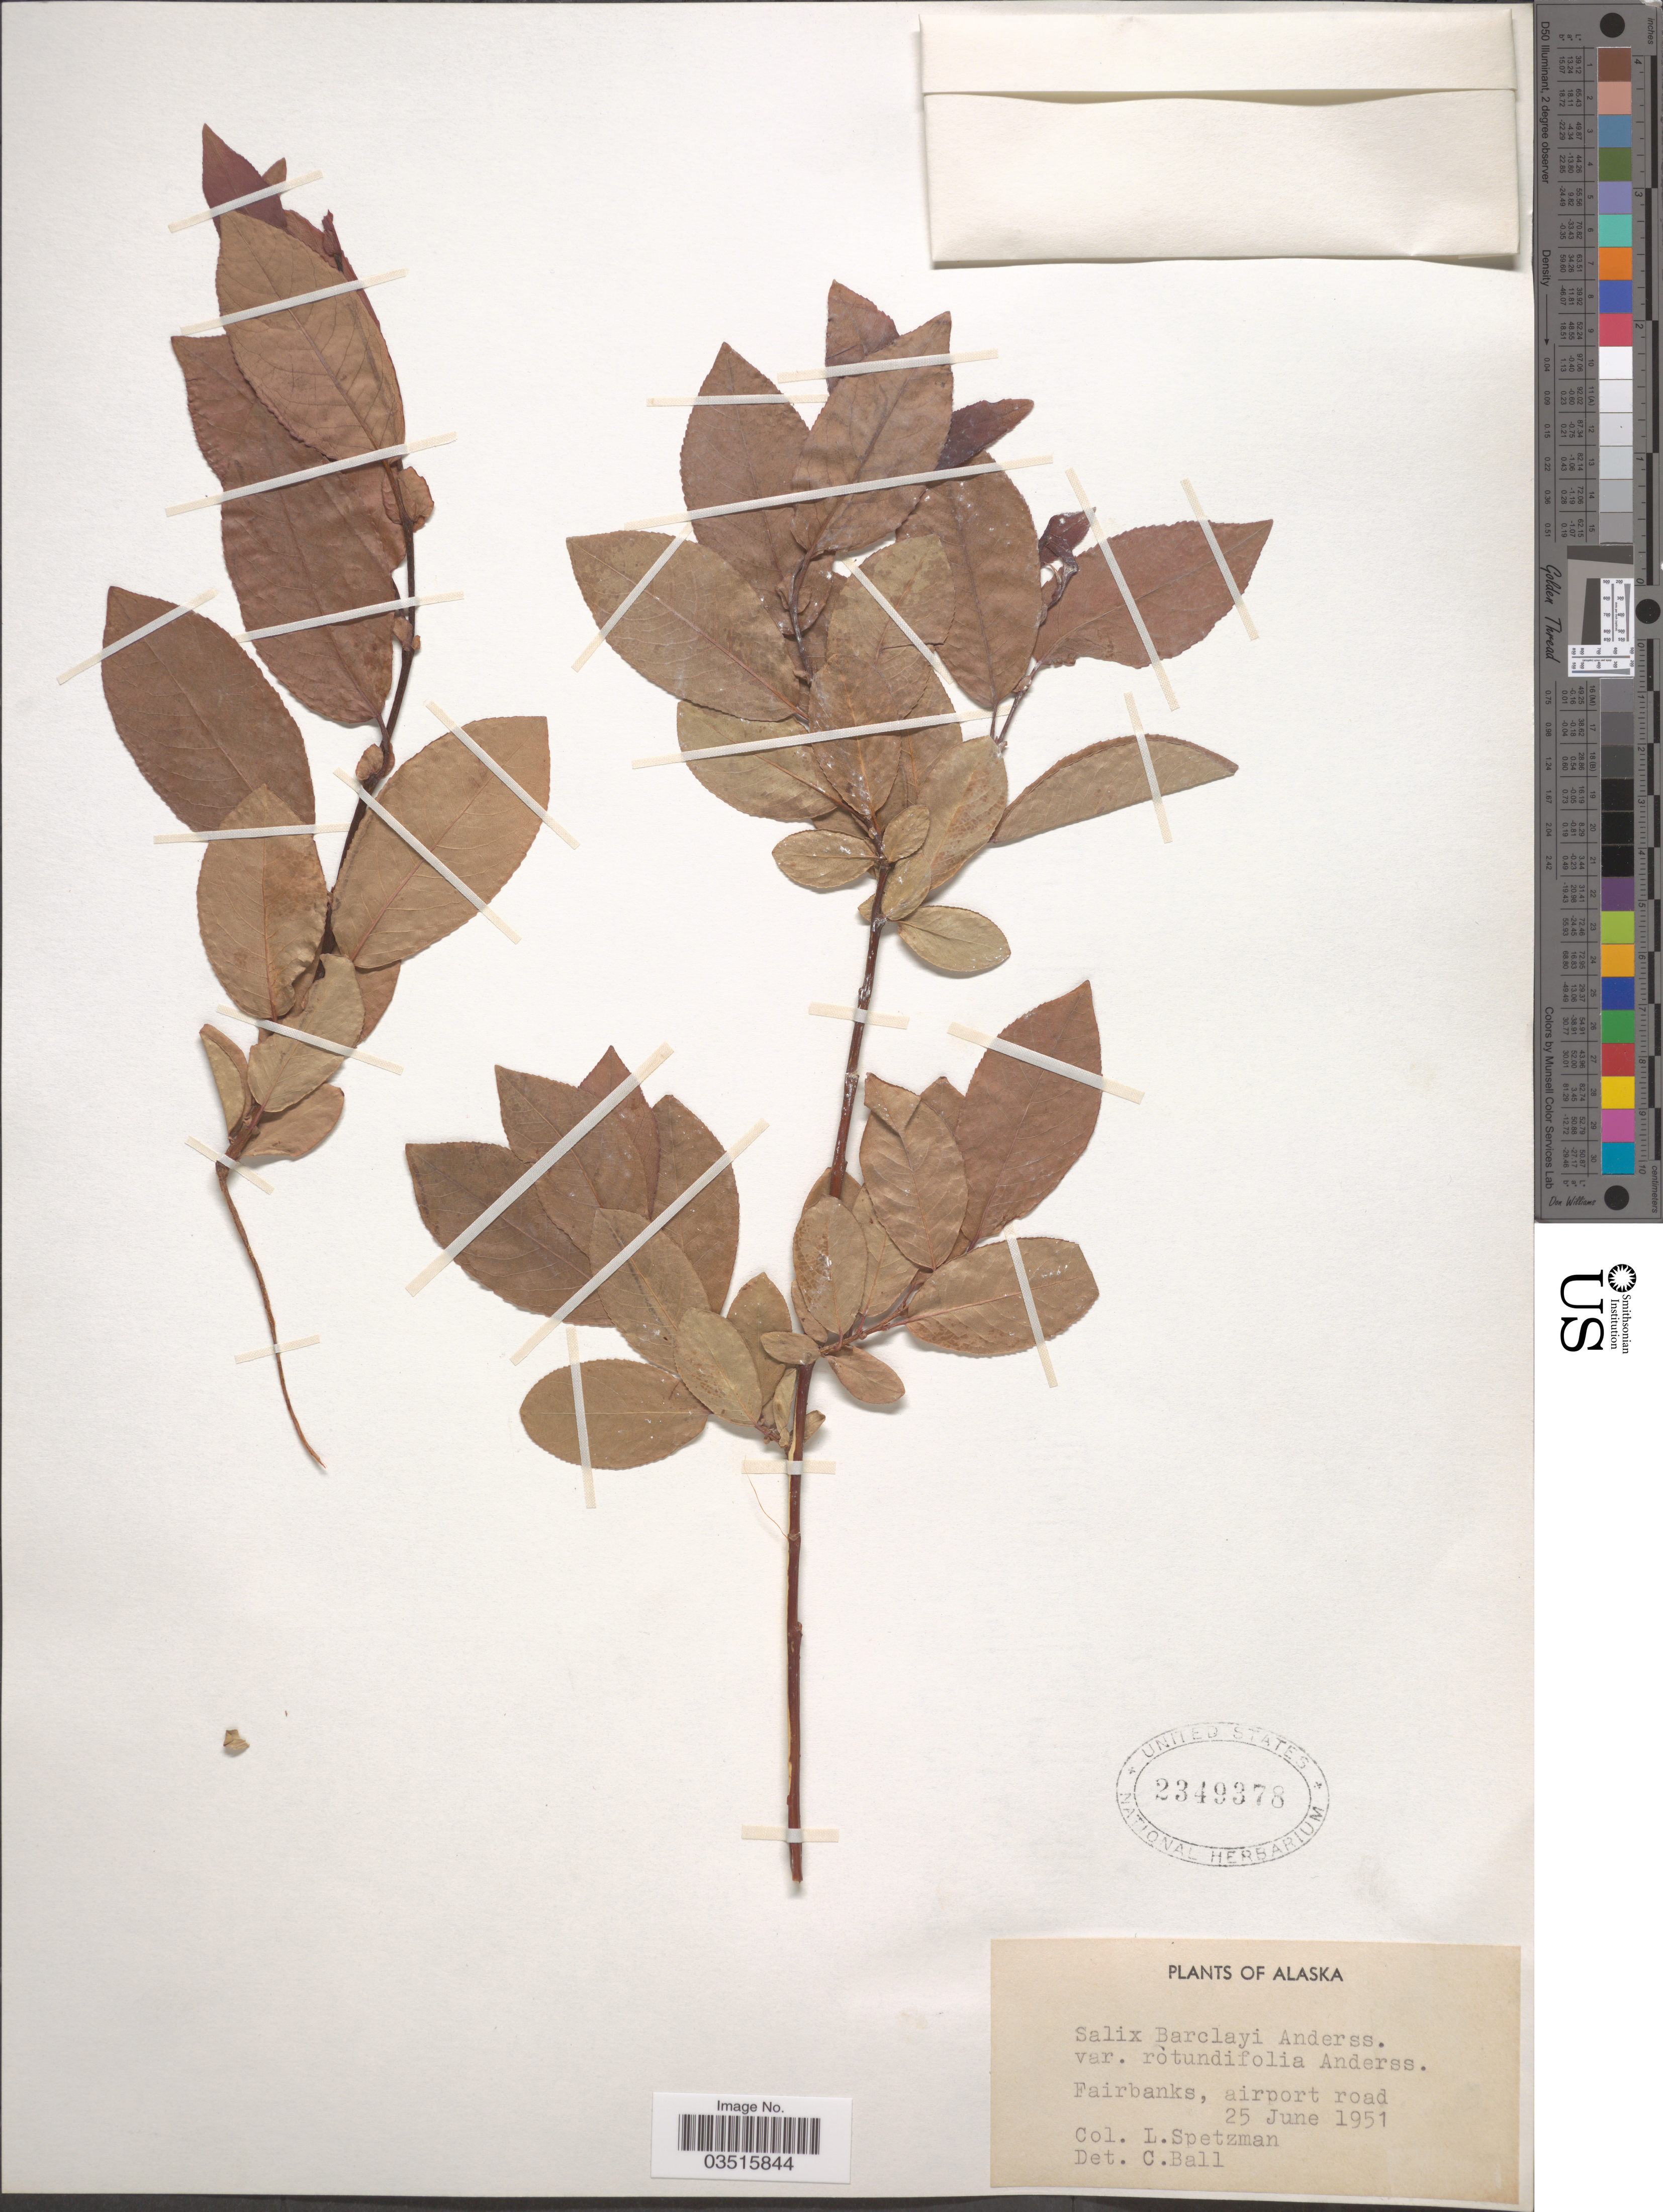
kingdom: Plantae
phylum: Tracheophyta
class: Magnoliopsida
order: Malpighiales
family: Salicaceae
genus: Salix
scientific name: Salix monticola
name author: Bebb.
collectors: L. Spetzman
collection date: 1951-06-25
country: United States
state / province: Alaska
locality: Fairbanks, airport road.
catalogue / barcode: US 2349378